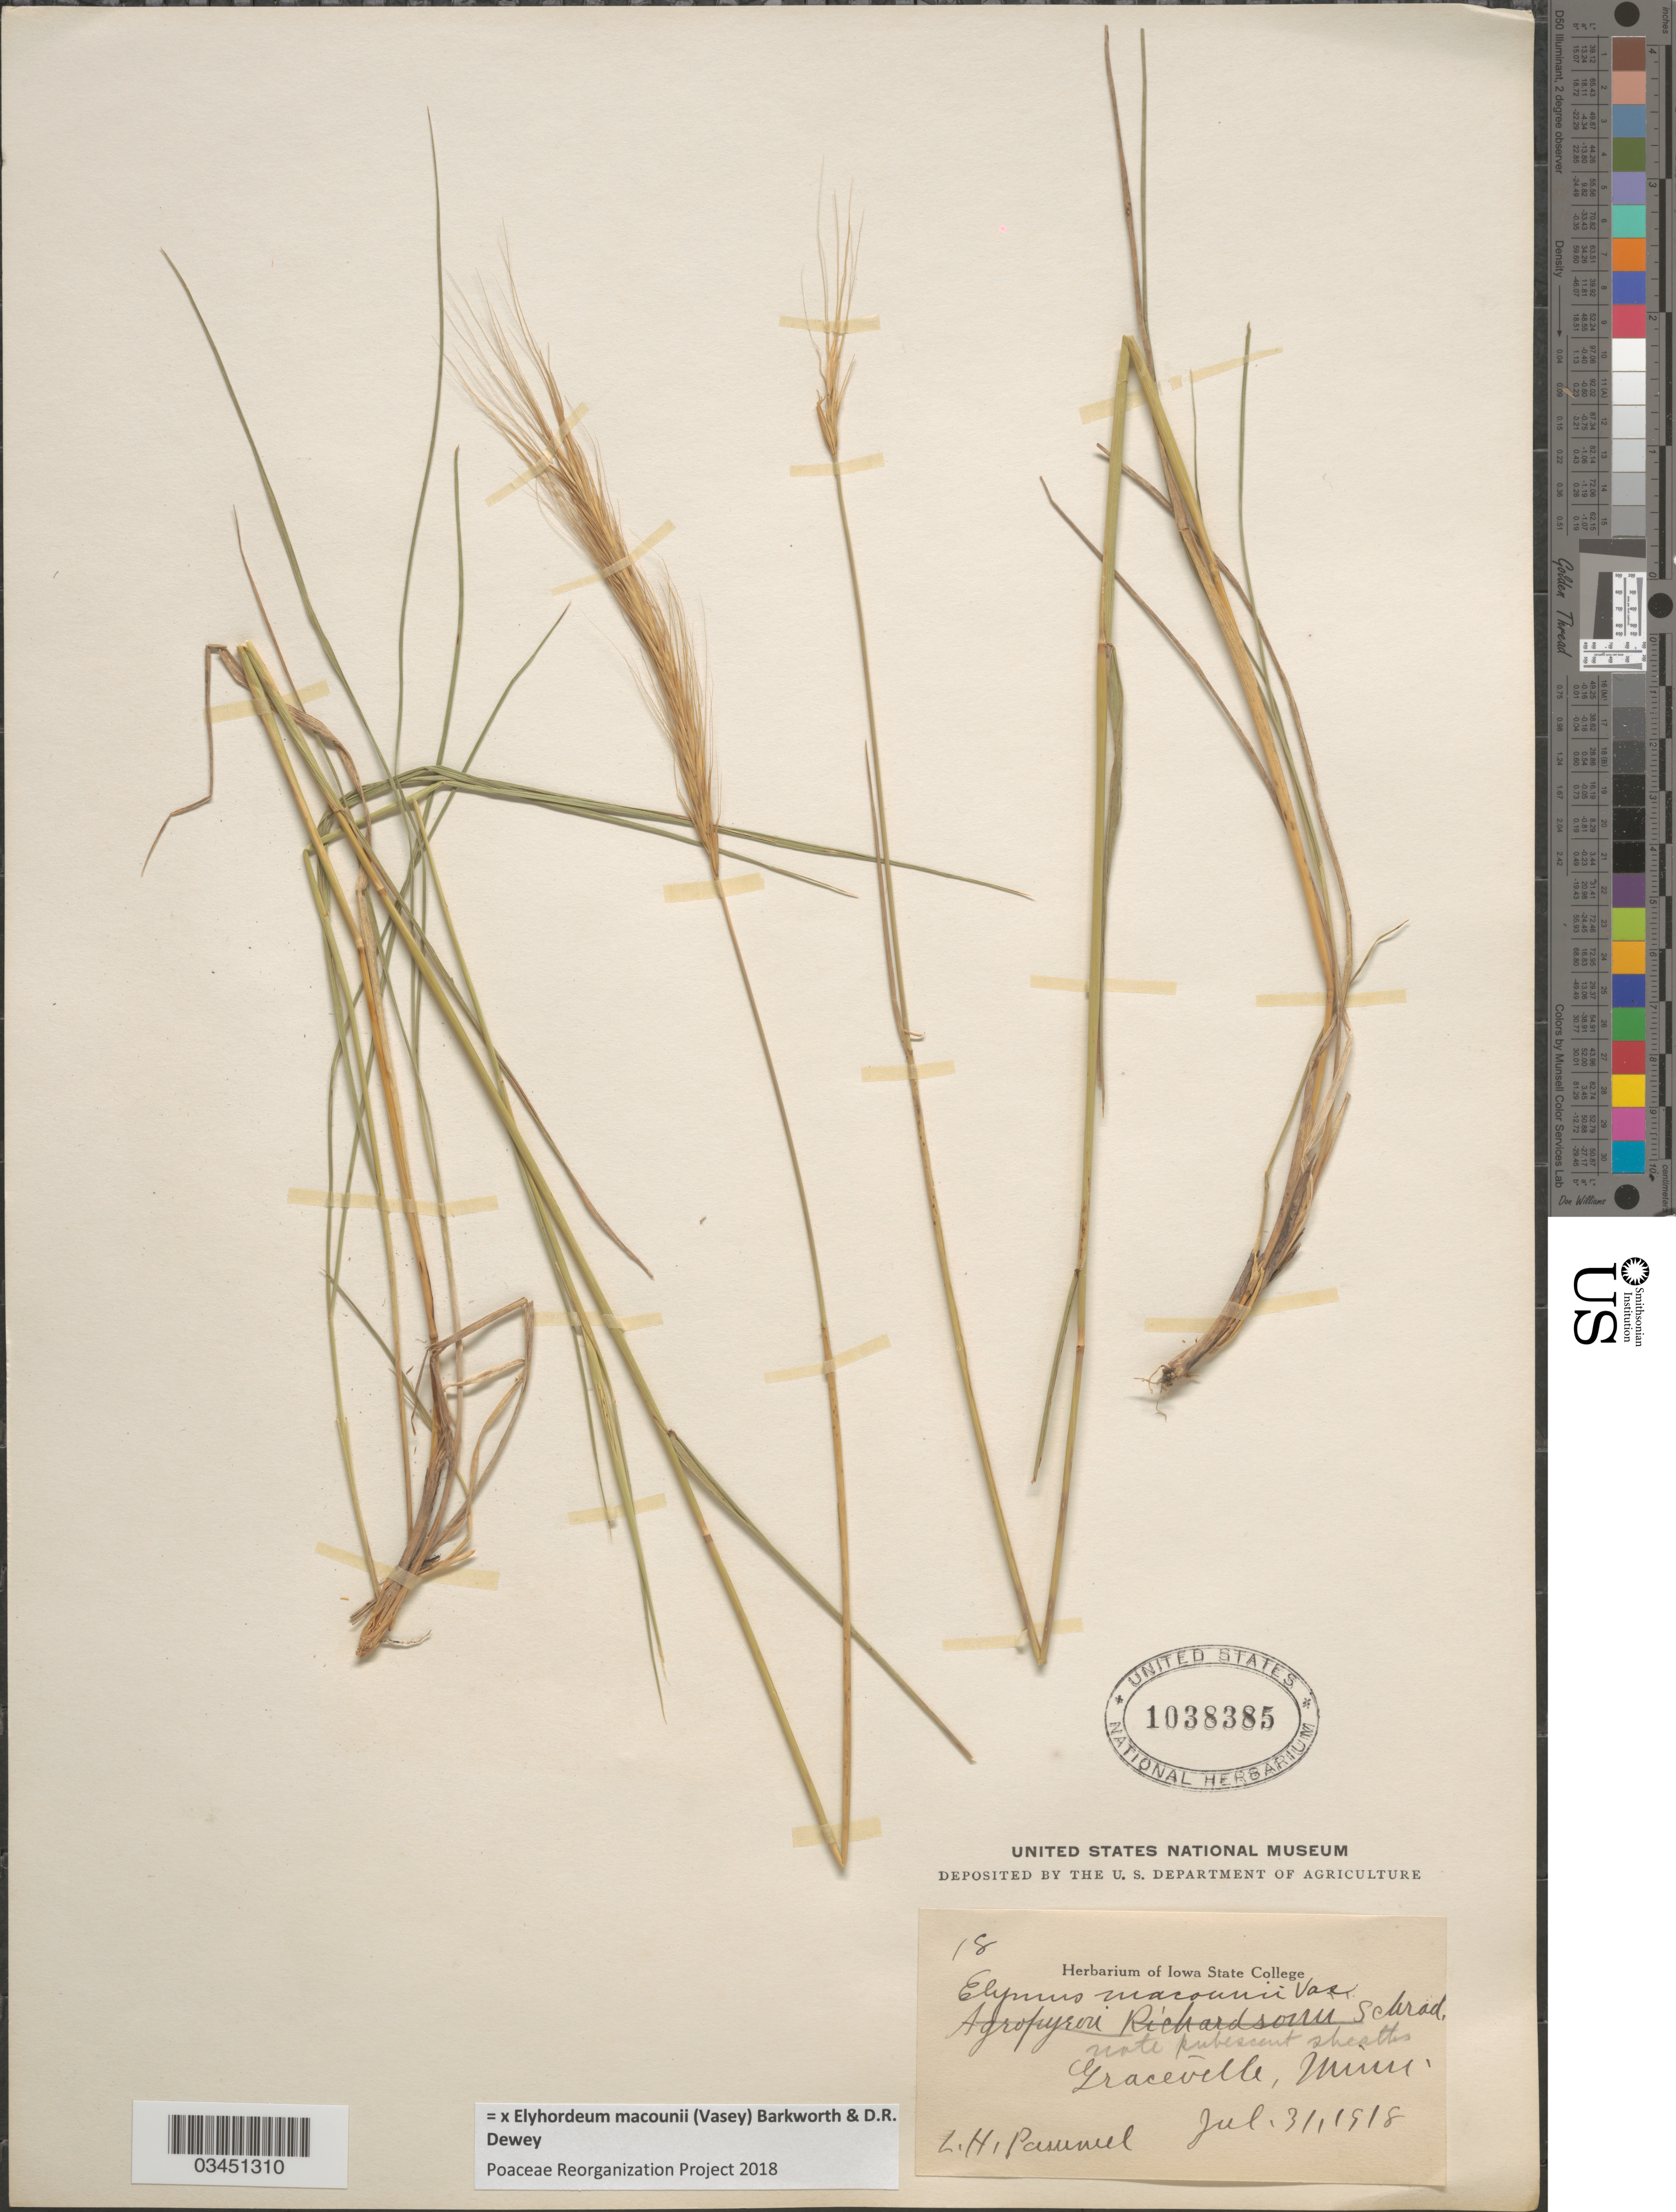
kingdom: Plantae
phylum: Tracheophyta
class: Liliopsida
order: Poales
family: Poaceae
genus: Elyhordeum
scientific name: x Elyhordeum macounii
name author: (Vasey) Barkworth & Dewey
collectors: L. Pammel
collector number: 18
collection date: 1918-07-31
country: United States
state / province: Minnesota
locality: Graceville.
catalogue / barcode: US 1038385